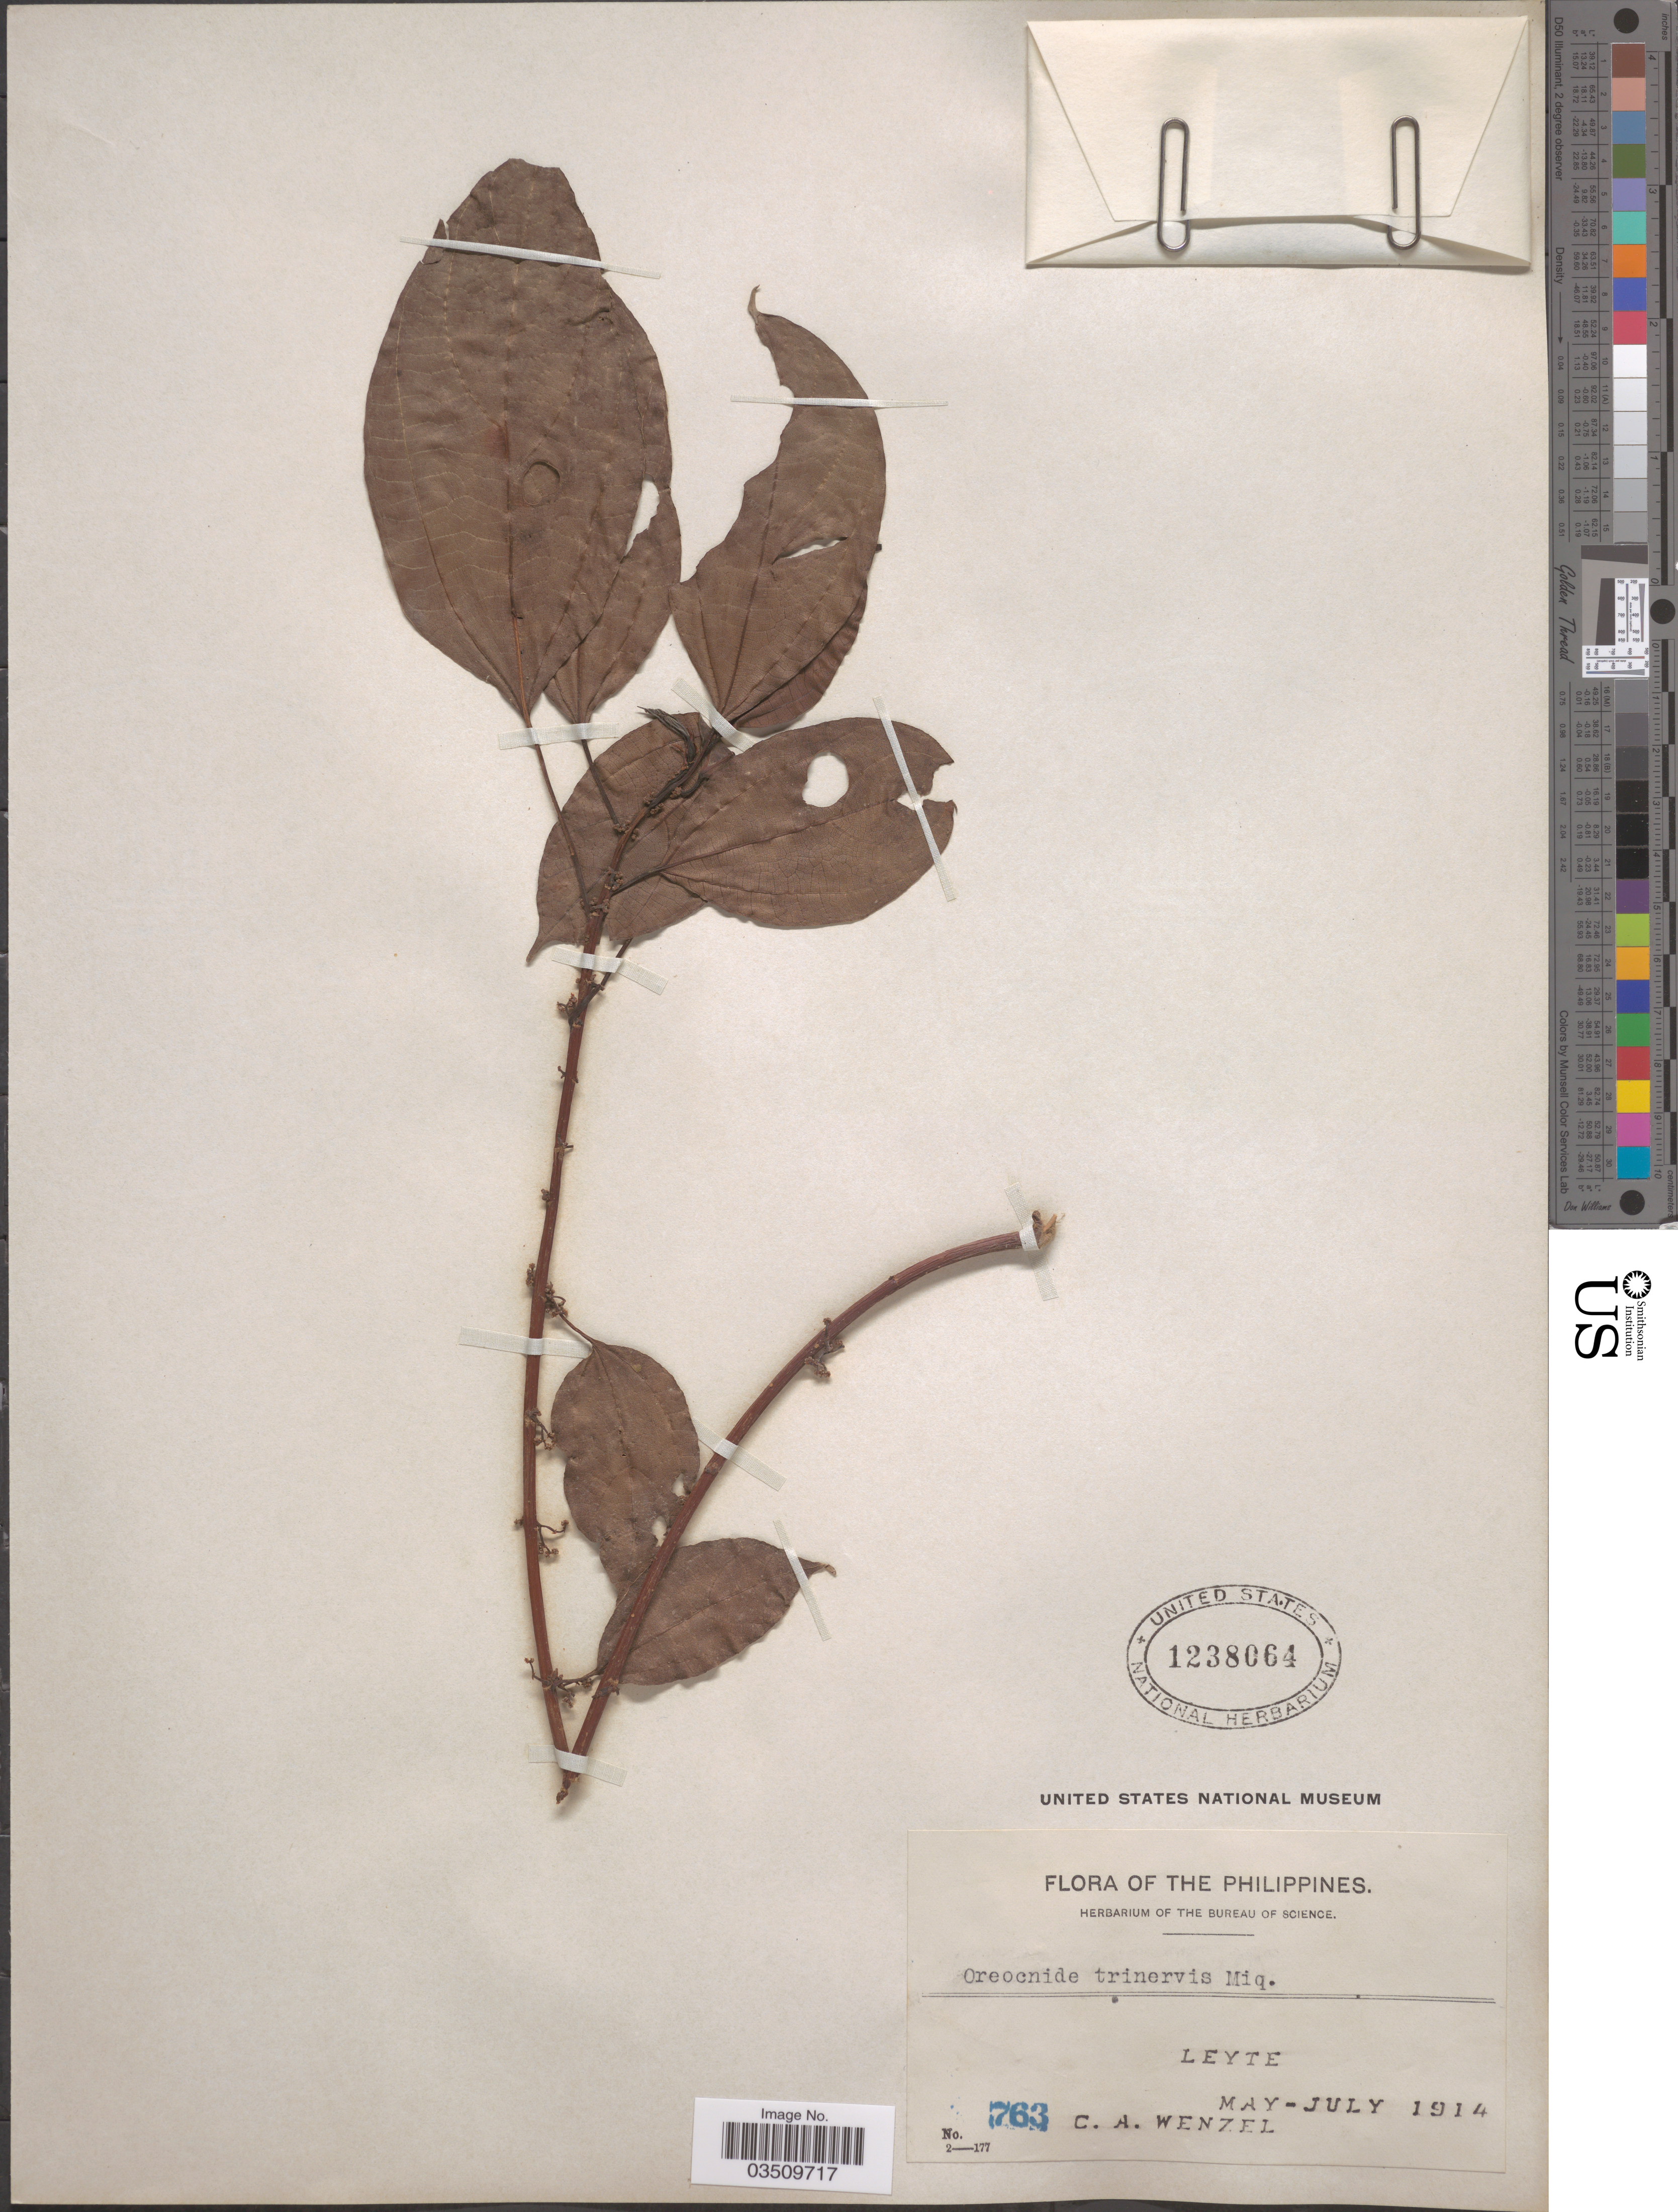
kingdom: Plantae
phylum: Tracheophyta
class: Magnoliopsida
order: Rosales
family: Urticaceae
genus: Oreocnide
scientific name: Oreocnide trinervis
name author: (Wedd.) Miq.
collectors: C. Wenzel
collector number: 763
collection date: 1914-05/1914-07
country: Philippines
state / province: Eastern Visayas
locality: Leyte.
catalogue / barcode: US 1238064